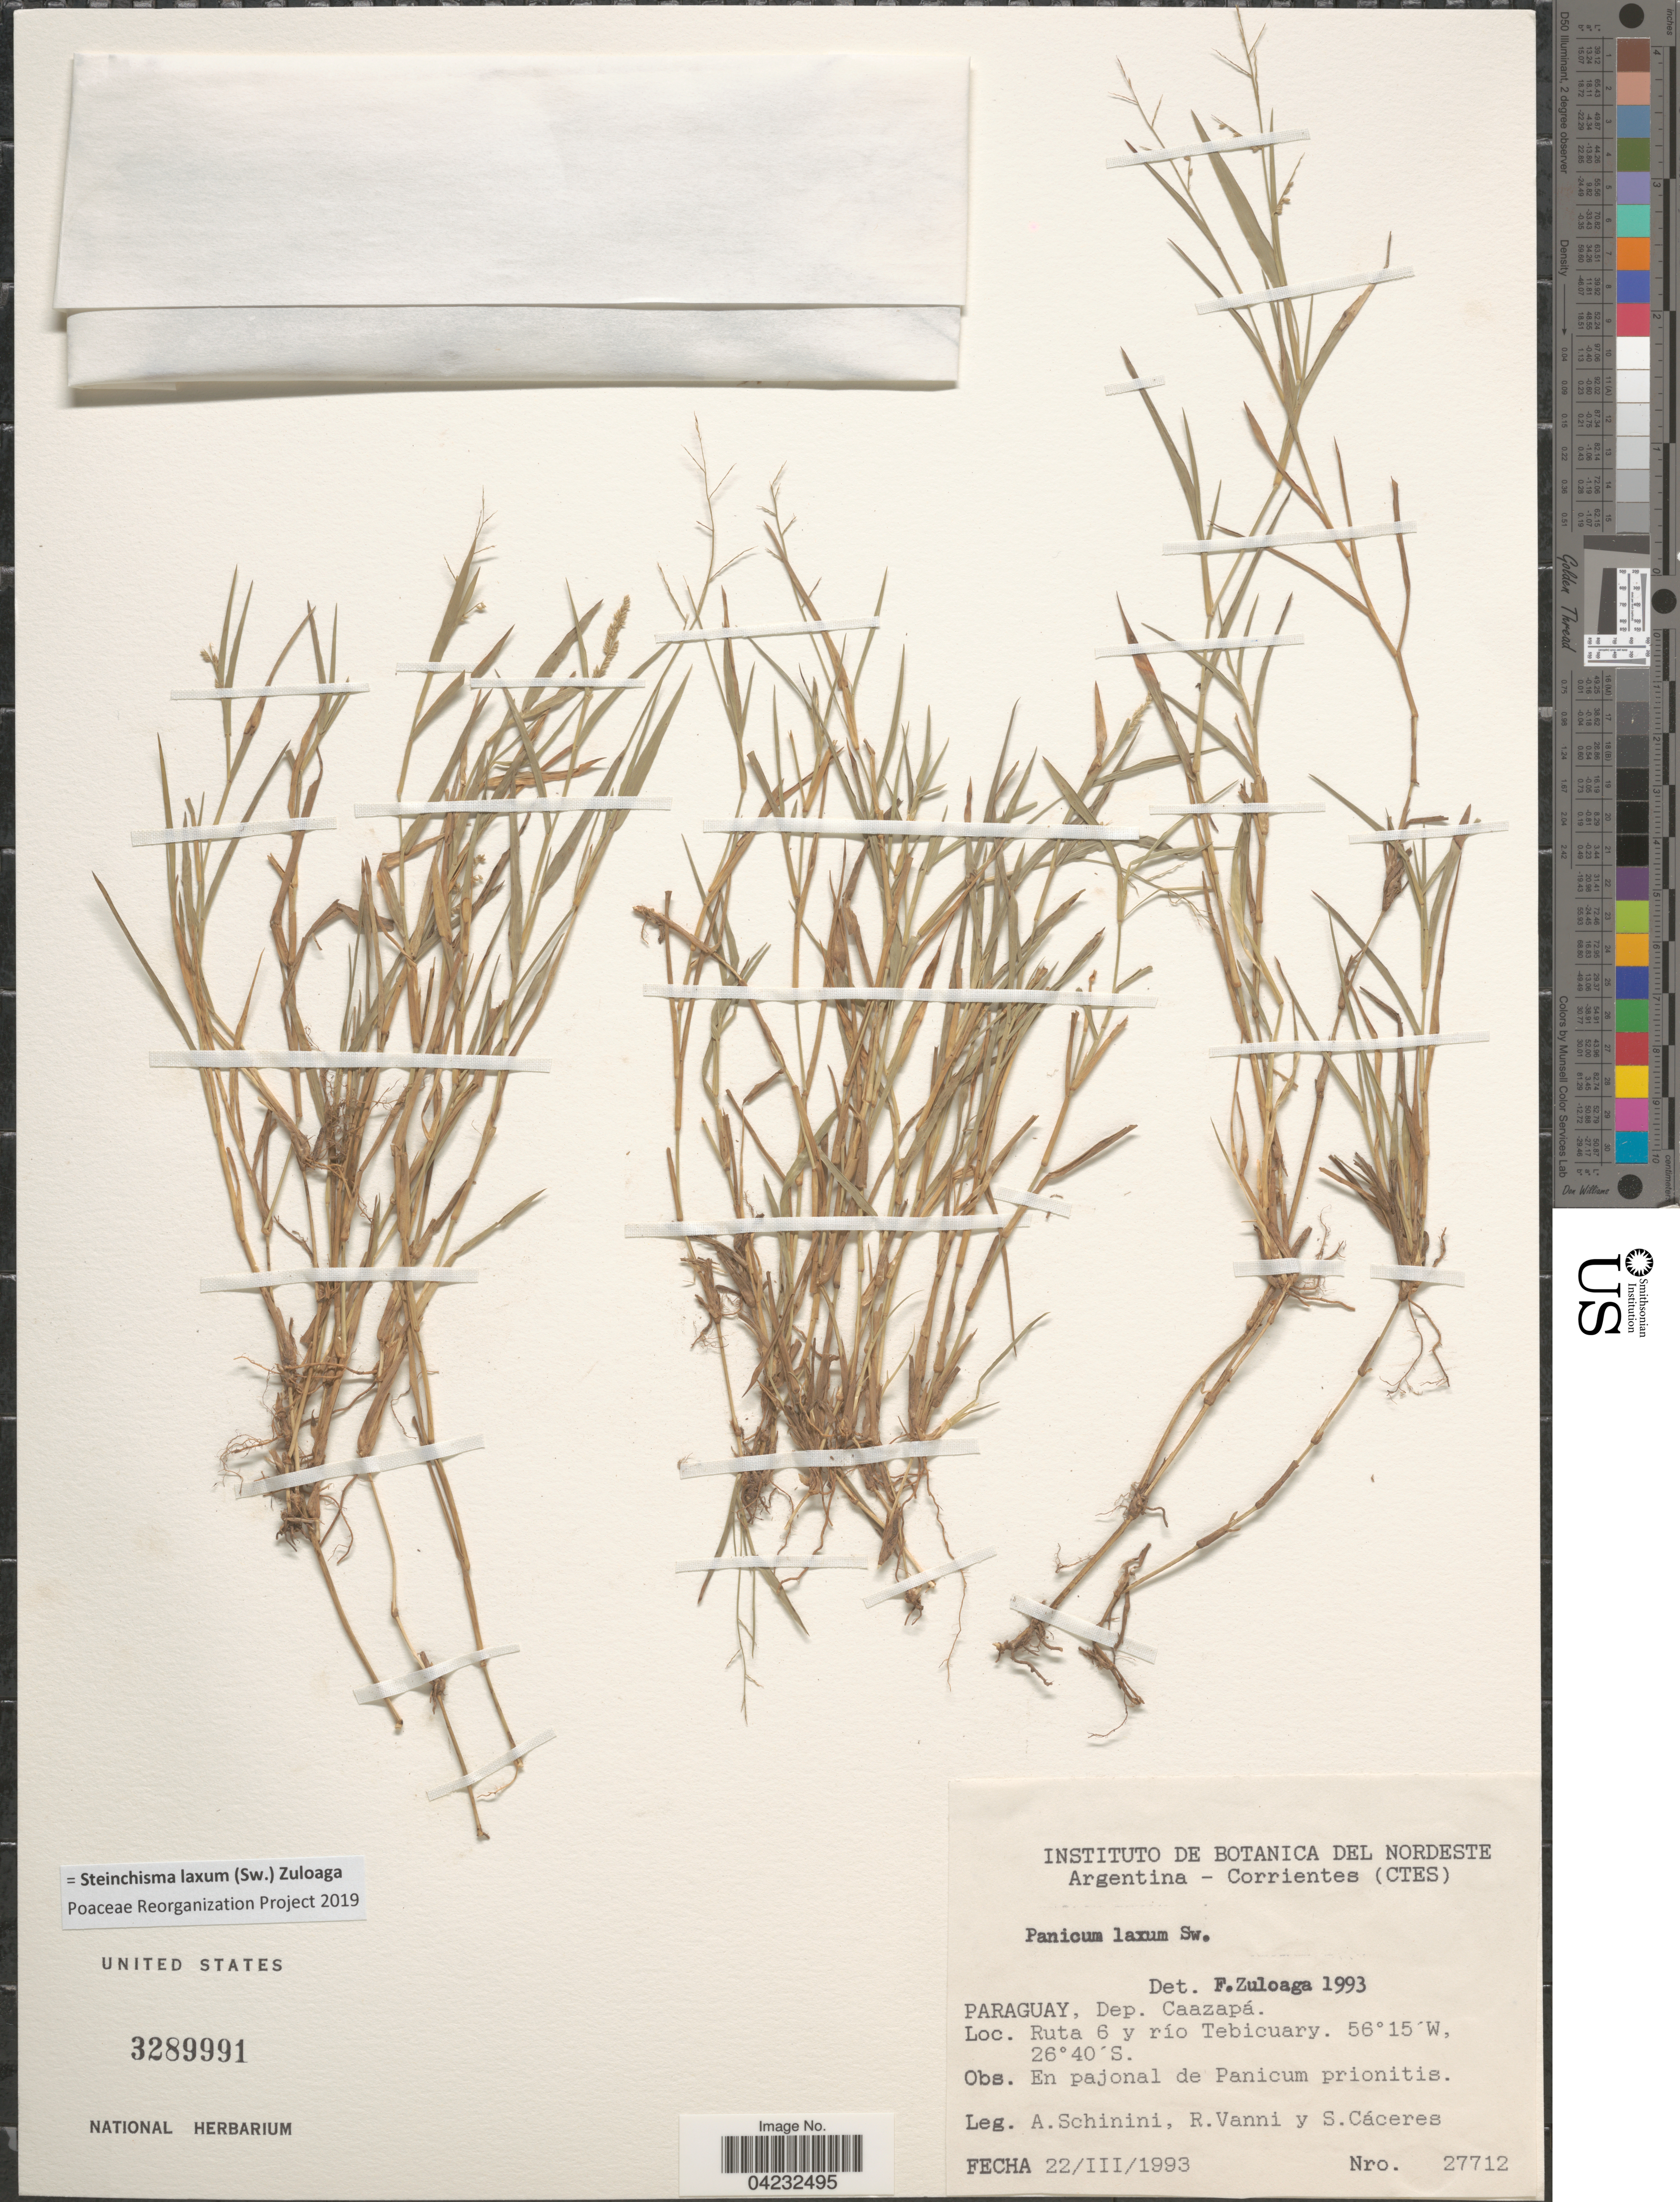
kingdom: Plantae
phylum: Tracheophyta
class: Liliopsida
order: Poales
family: Poaceae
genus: Steinchisma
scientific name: Steinchisma laxum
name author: (Sw.) Zuloaga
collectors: A. Schinini, R. Vanni & S. Cáceres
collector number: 27712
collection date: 1993-03-22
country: Paraguay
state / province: Caazapa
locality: Dep. Caazapá. Ruta 6 y río Tebicuary.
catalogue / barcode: US 3289991